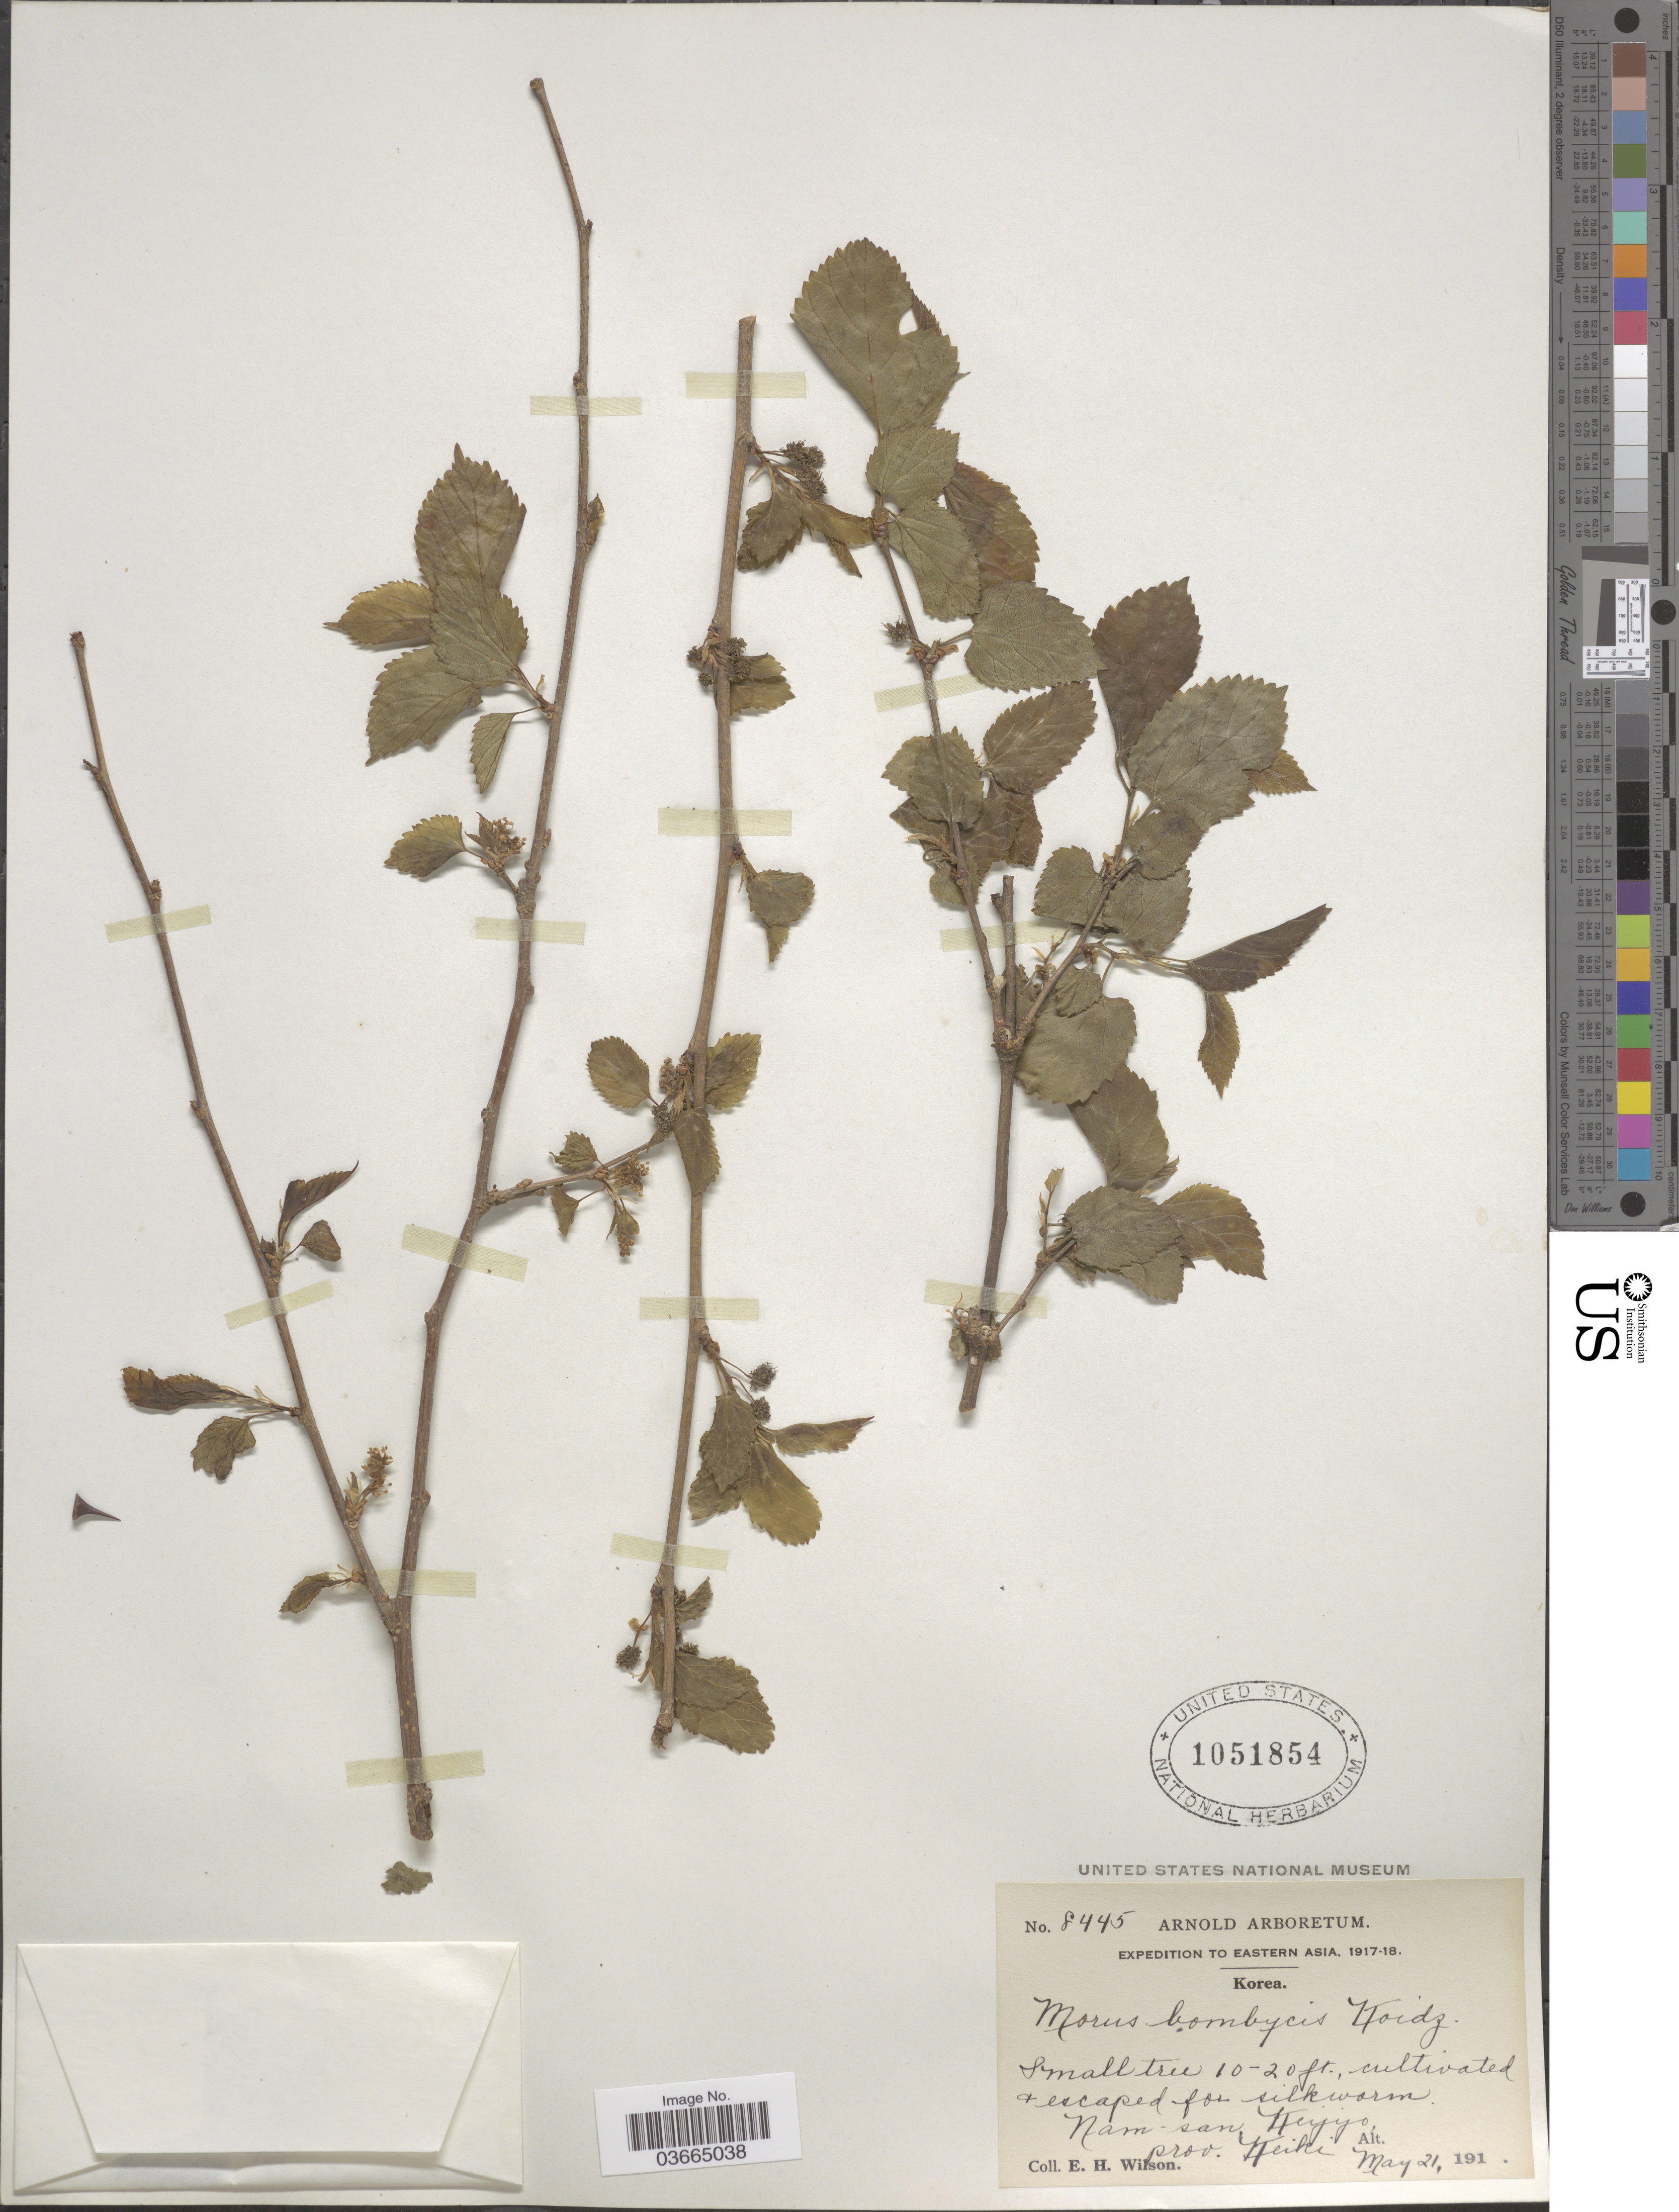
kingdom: Plantae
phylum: Tracheophyta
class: Magnoliopsida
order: Rosales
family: Moraceae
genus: Morus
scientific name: Morus bombycis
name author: Koidz.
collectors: E. Wilson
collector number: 8445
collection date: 1917-05-21/1918-05-21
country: South Korea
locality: Eastern Asia. Korea. Nam-san Keijoijo, prov. Keiki.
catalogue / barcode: US 1051854